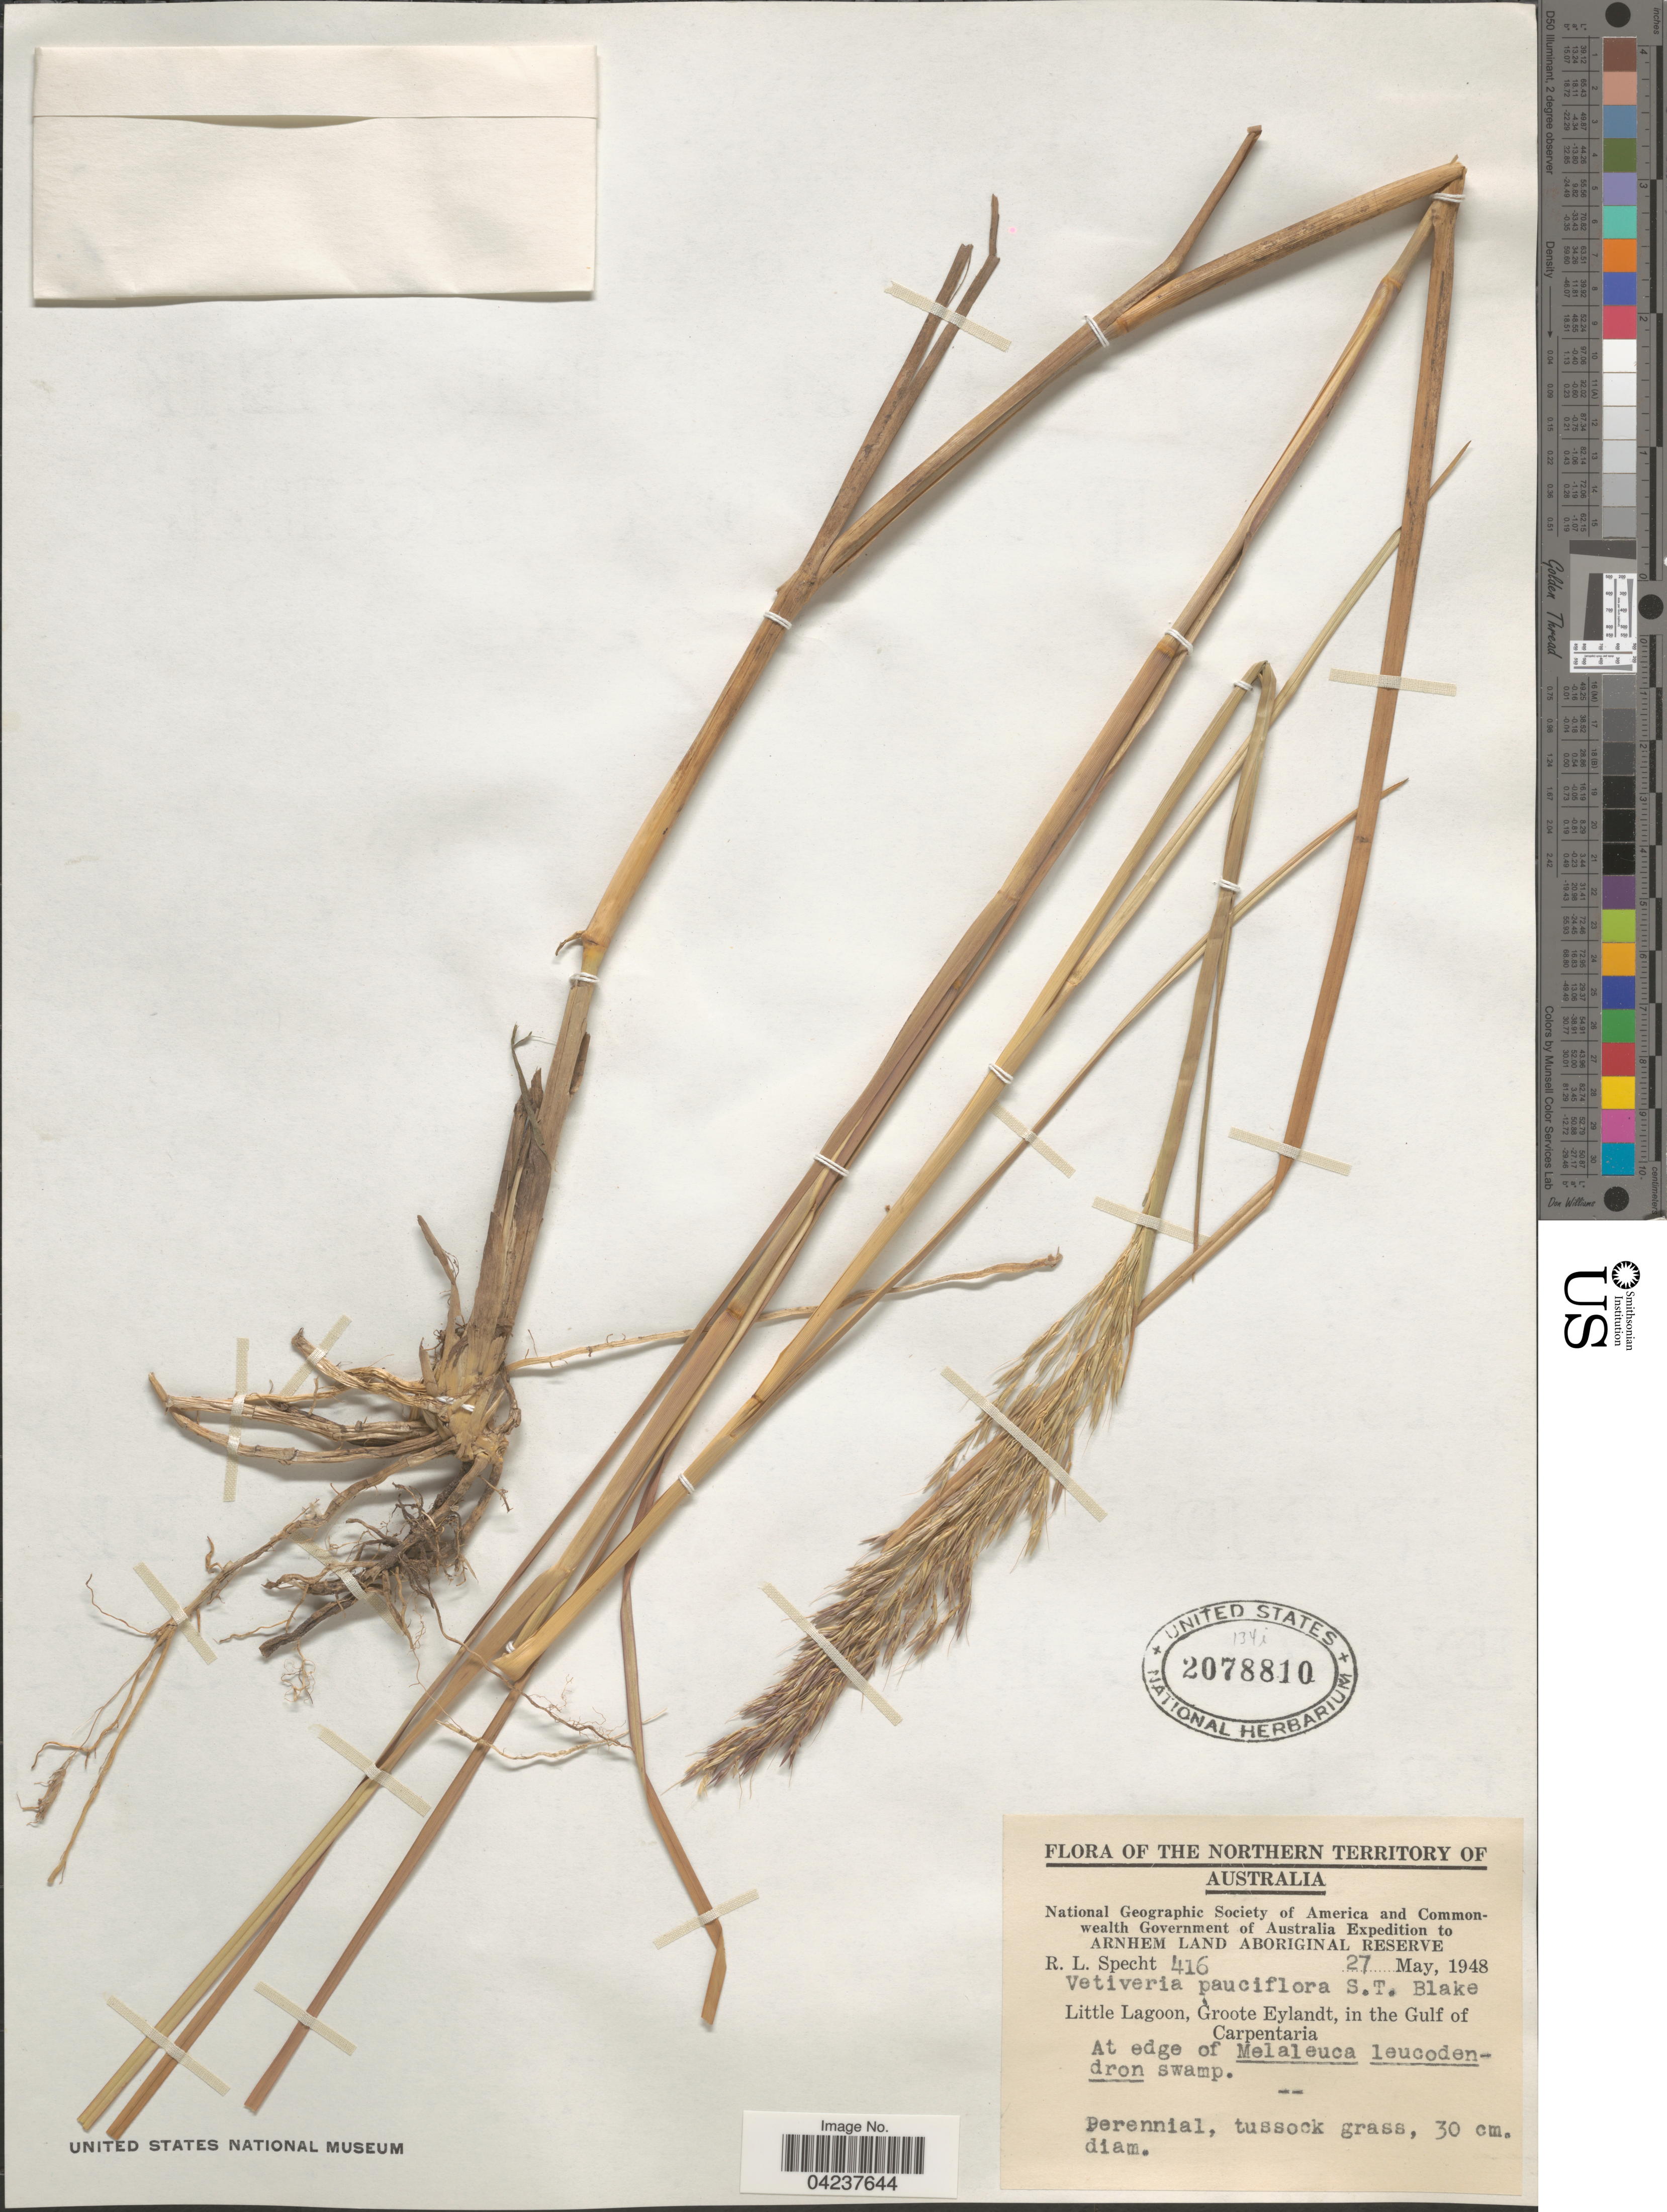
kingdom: Plantae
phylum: Tracheophyta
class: Liliopsida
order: Poales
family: Poaceae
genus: Chrysopogon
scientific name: Chrysopogon pauciflorus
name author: (Chapm.) Benth. ex Vasey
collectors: R. L. Specht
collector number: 416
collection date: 1948-05-27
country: Australia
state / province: Northern Territory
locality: National Geographic Society of America and Commonwealth Government of Australia Expedition to Arnhem Land Aboriginal Reserve. Little Lagoon, Groote Eylandt, in the Gulf of Carpentaria.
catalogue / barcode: US 2078810